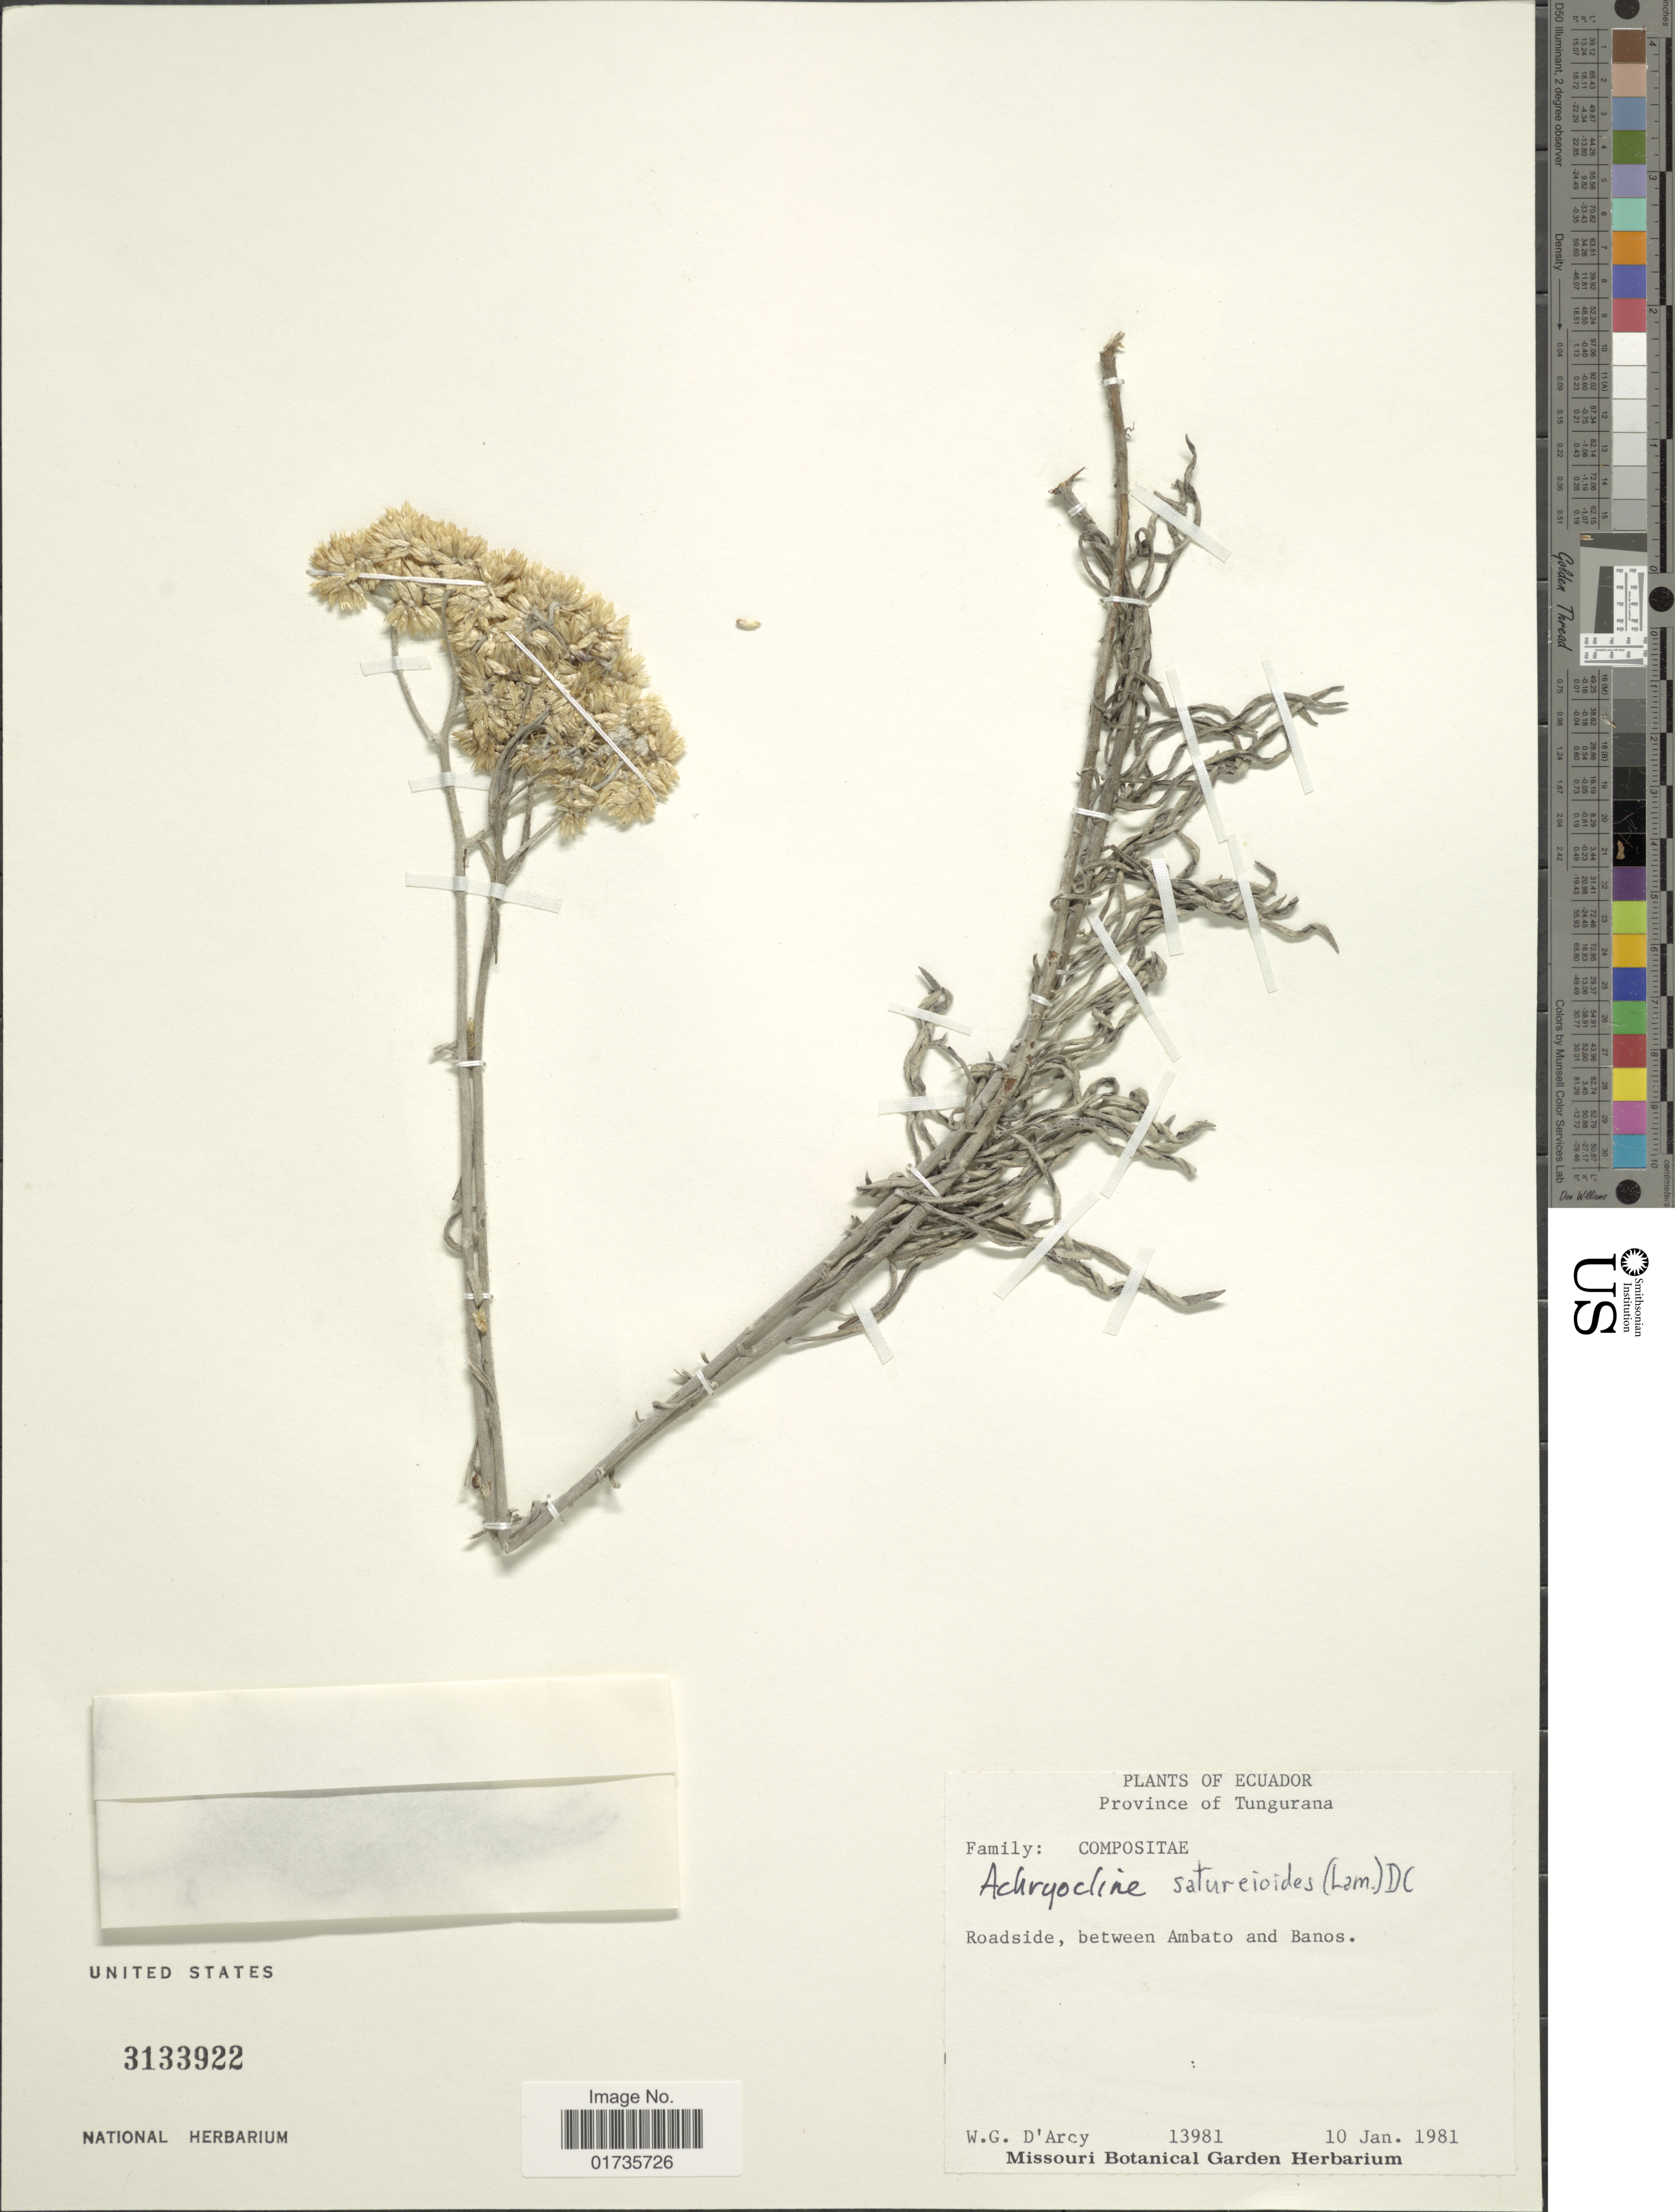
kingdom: Plantae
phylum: Tracheophyta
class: Magnoliopsida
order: Asterales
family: Asteraceae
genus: Achyrocline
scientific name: Achyrocline satureioides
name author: (Lam.) DC.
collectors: W. G. D'Arcy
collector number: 13981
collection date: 1981-01-10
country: Ecuador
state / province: Tungurahua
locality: Roadside, between Ambato and Banos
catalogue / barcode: US 3133922